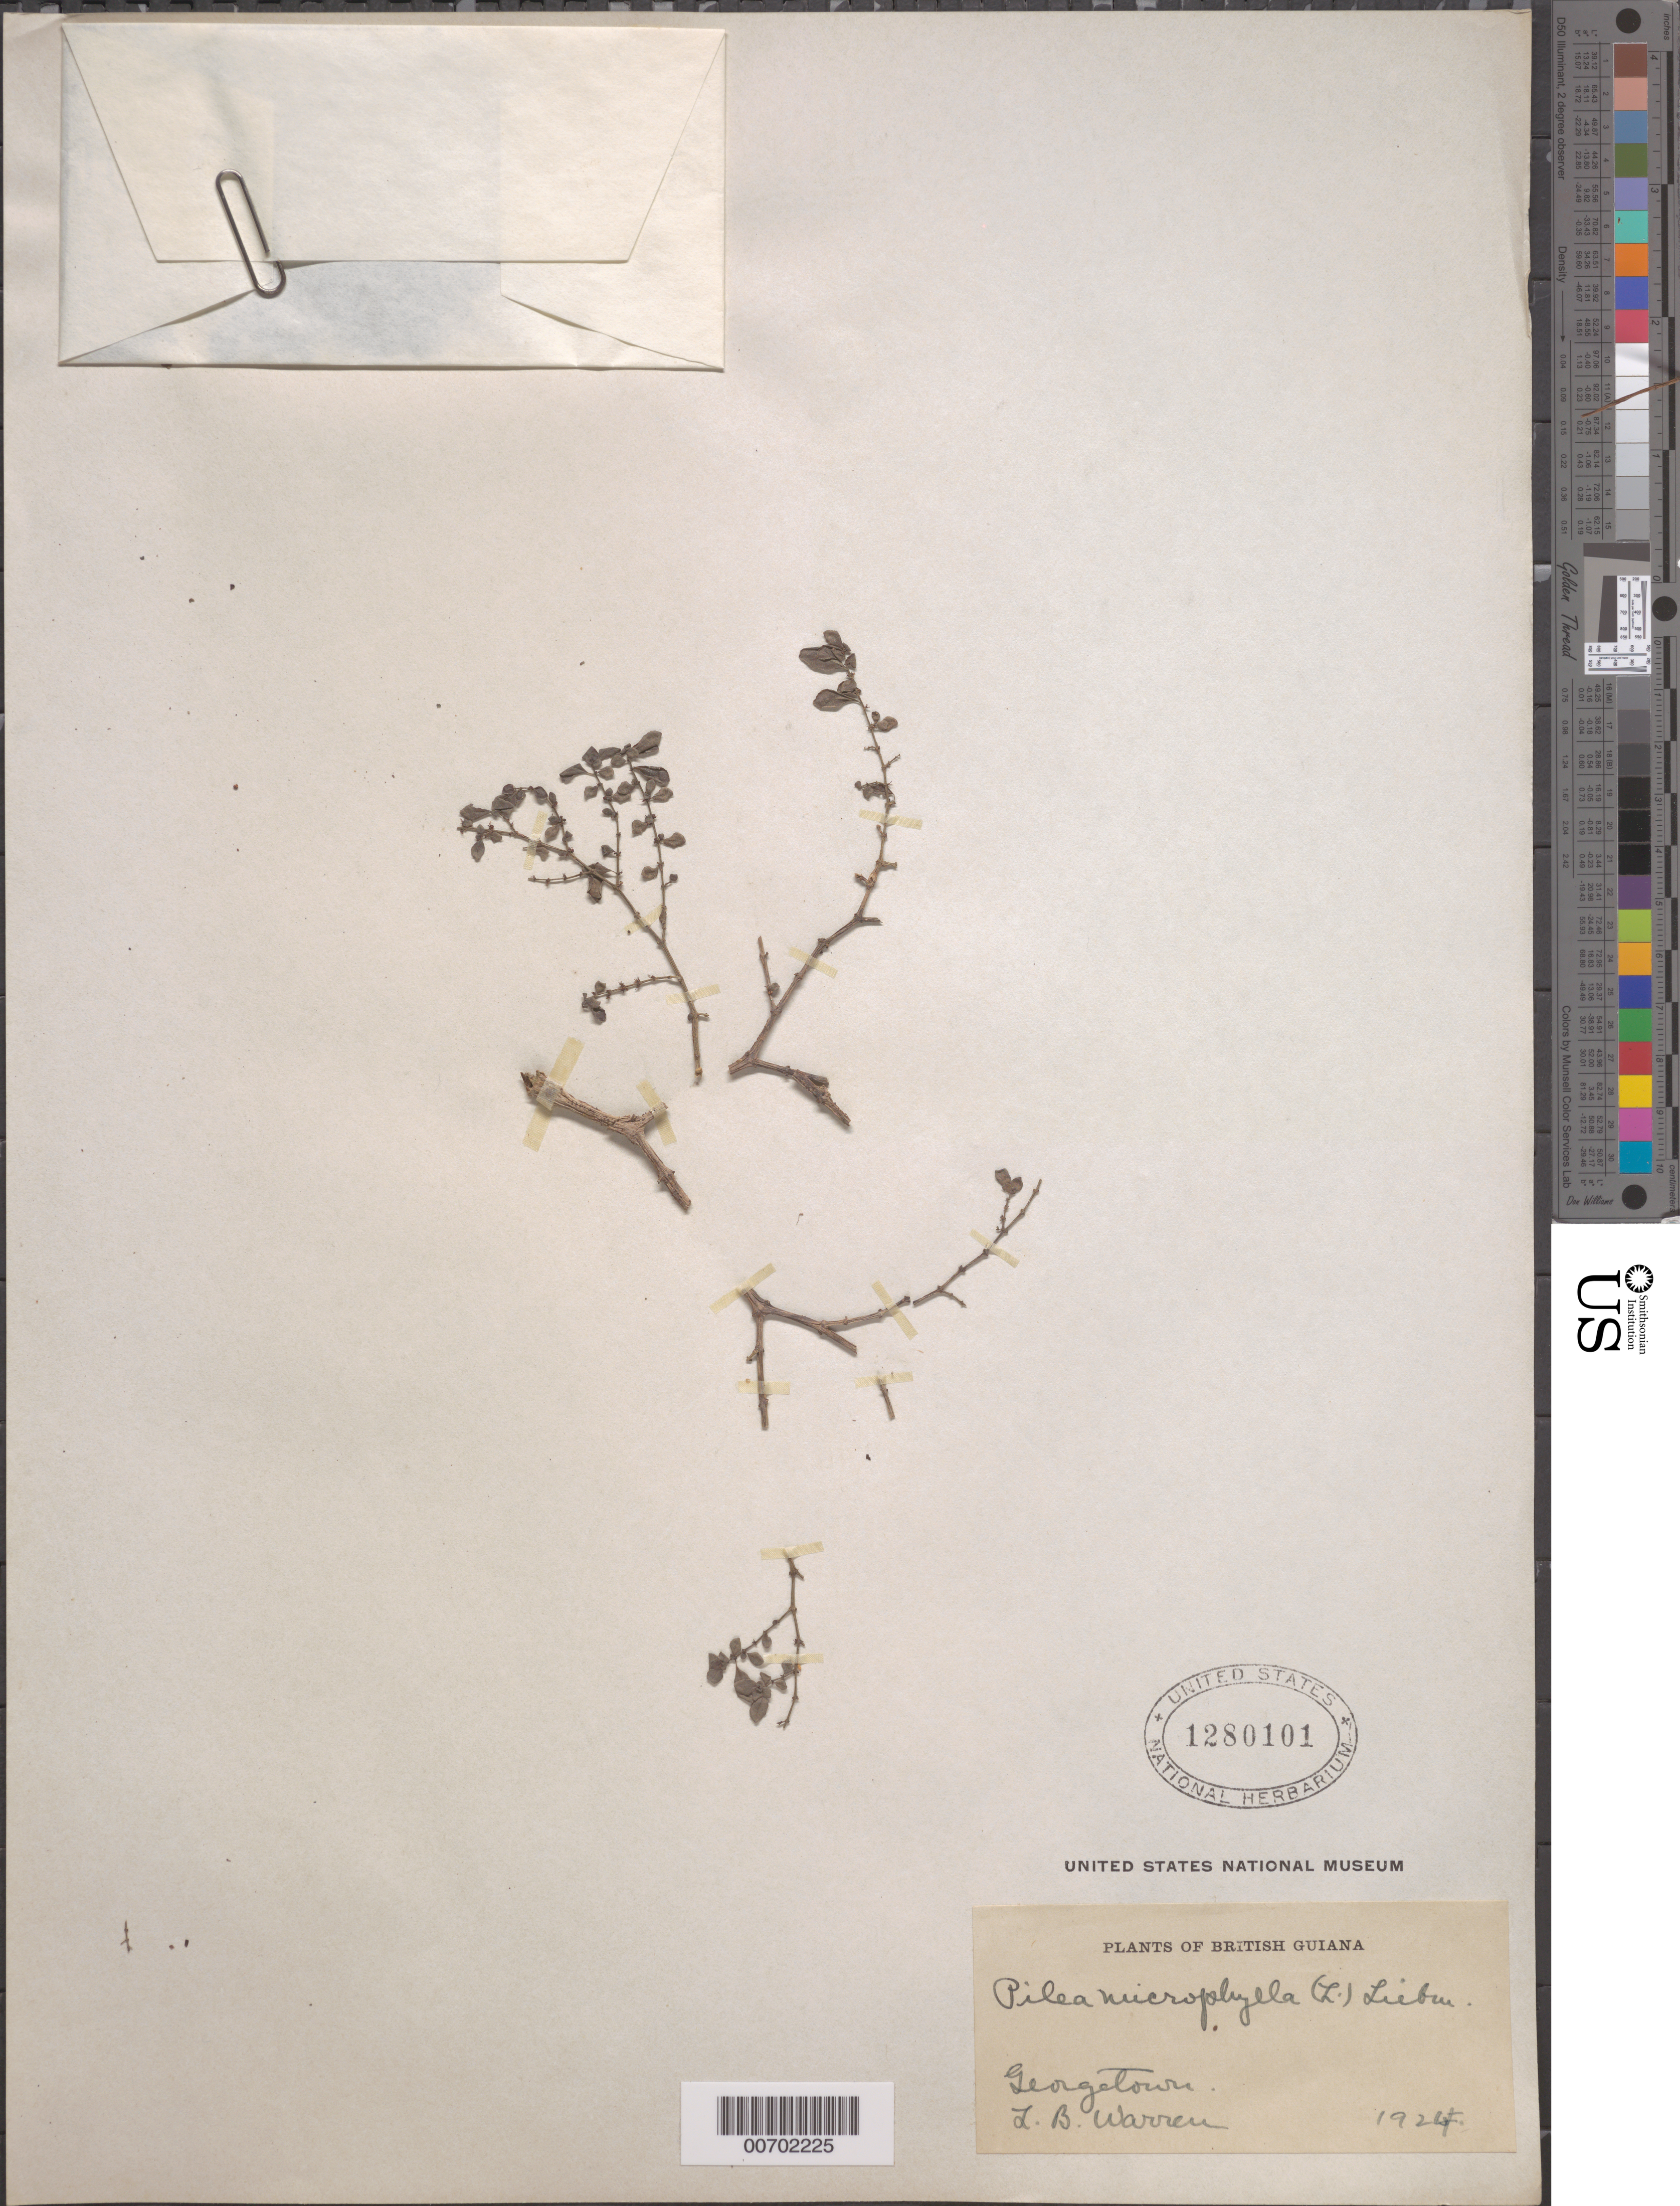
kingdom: Plantae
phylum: Tracheophyta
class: Magnoliopsida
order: Rosales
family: Urticaceae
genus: Pilea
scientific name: Pilea microphylla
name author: (L.) Liebm.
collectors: L. Warren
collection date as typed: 1924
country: Guyana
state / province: Demerara-Mahaica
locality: Georgetown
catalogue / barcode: US 1280101